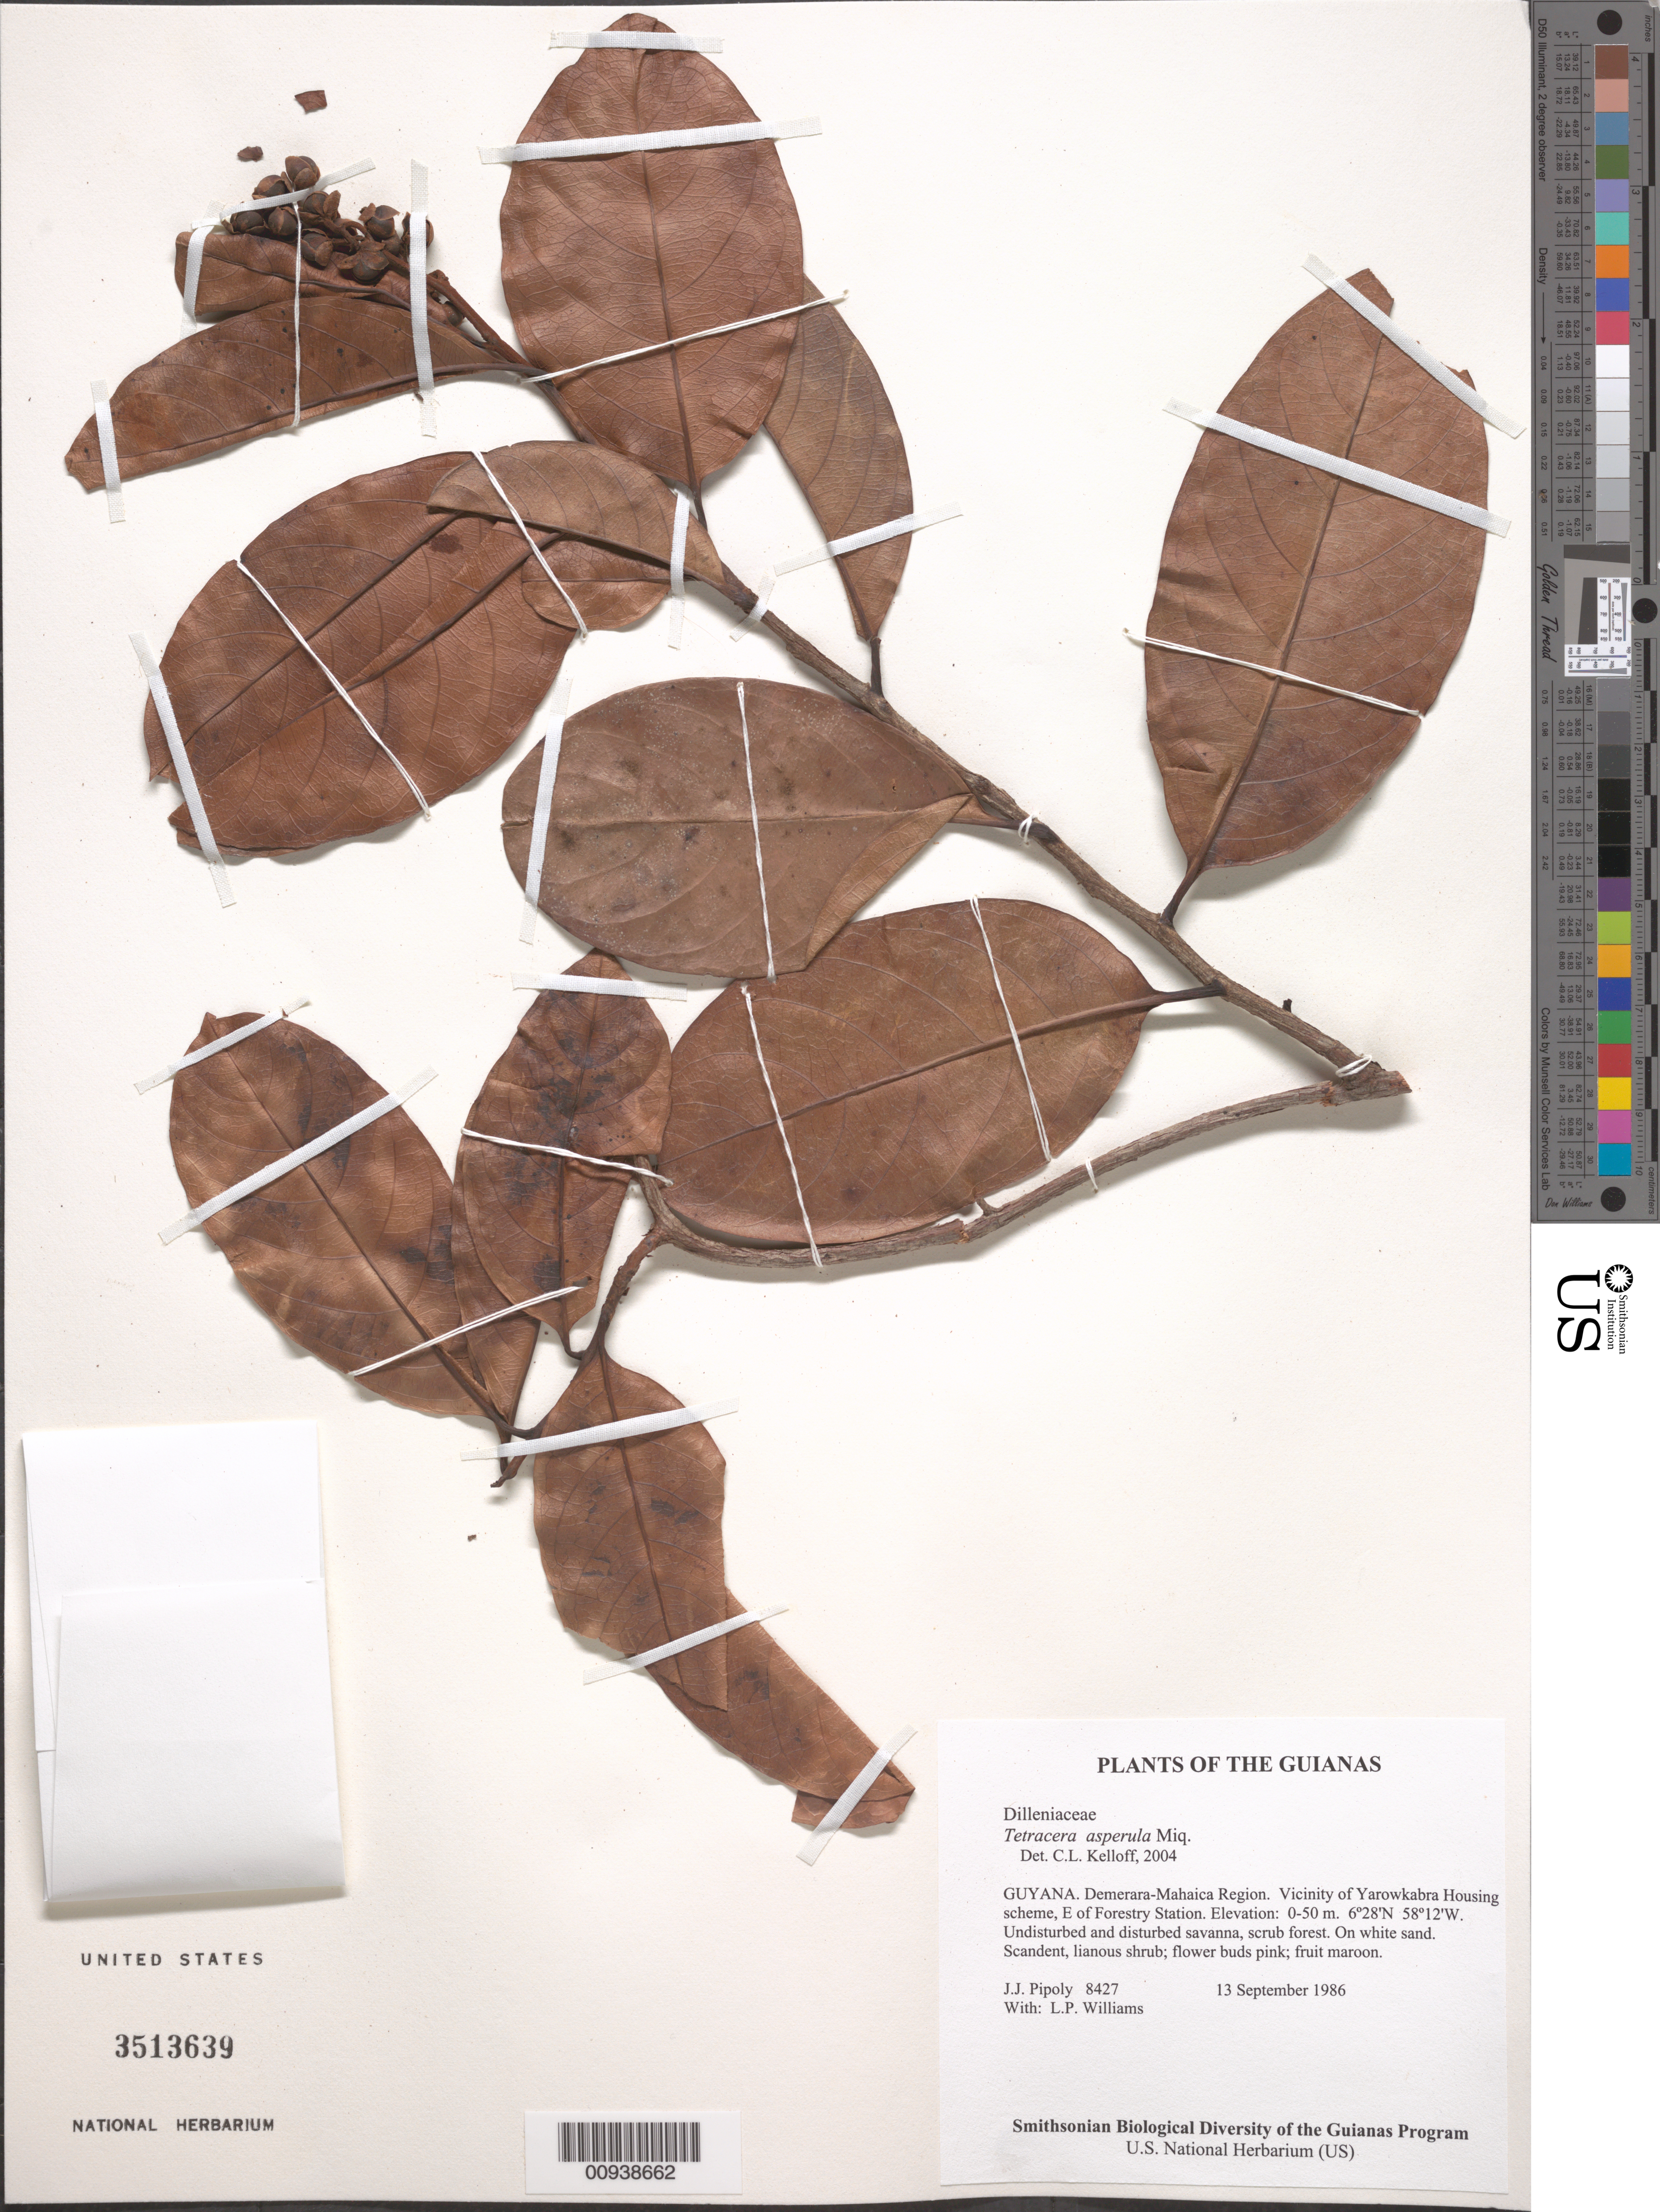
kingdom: Plantae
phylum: Tracheophyta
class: Magnoliopsida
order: Dilleniales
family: Dilleniaceae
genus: Tetracera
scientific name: Tetracera asperula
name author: Miq.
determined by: Kelloff, Carol L., (US), Smithsonian Institution - National Museum of Natural History (UNITED STATES)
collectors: J. J. Pipoly & L. P. Williams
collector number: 8427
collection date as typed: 13 September 1986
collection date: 1986-09-13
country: Guyana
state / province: Demerara-Mahaica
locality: Vicinity of Yarowkabra Housing scheme, E of Forestry Station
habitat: Undisturbed and disturbed savanna, scrub forest. On white sand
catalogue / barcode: US 3513639